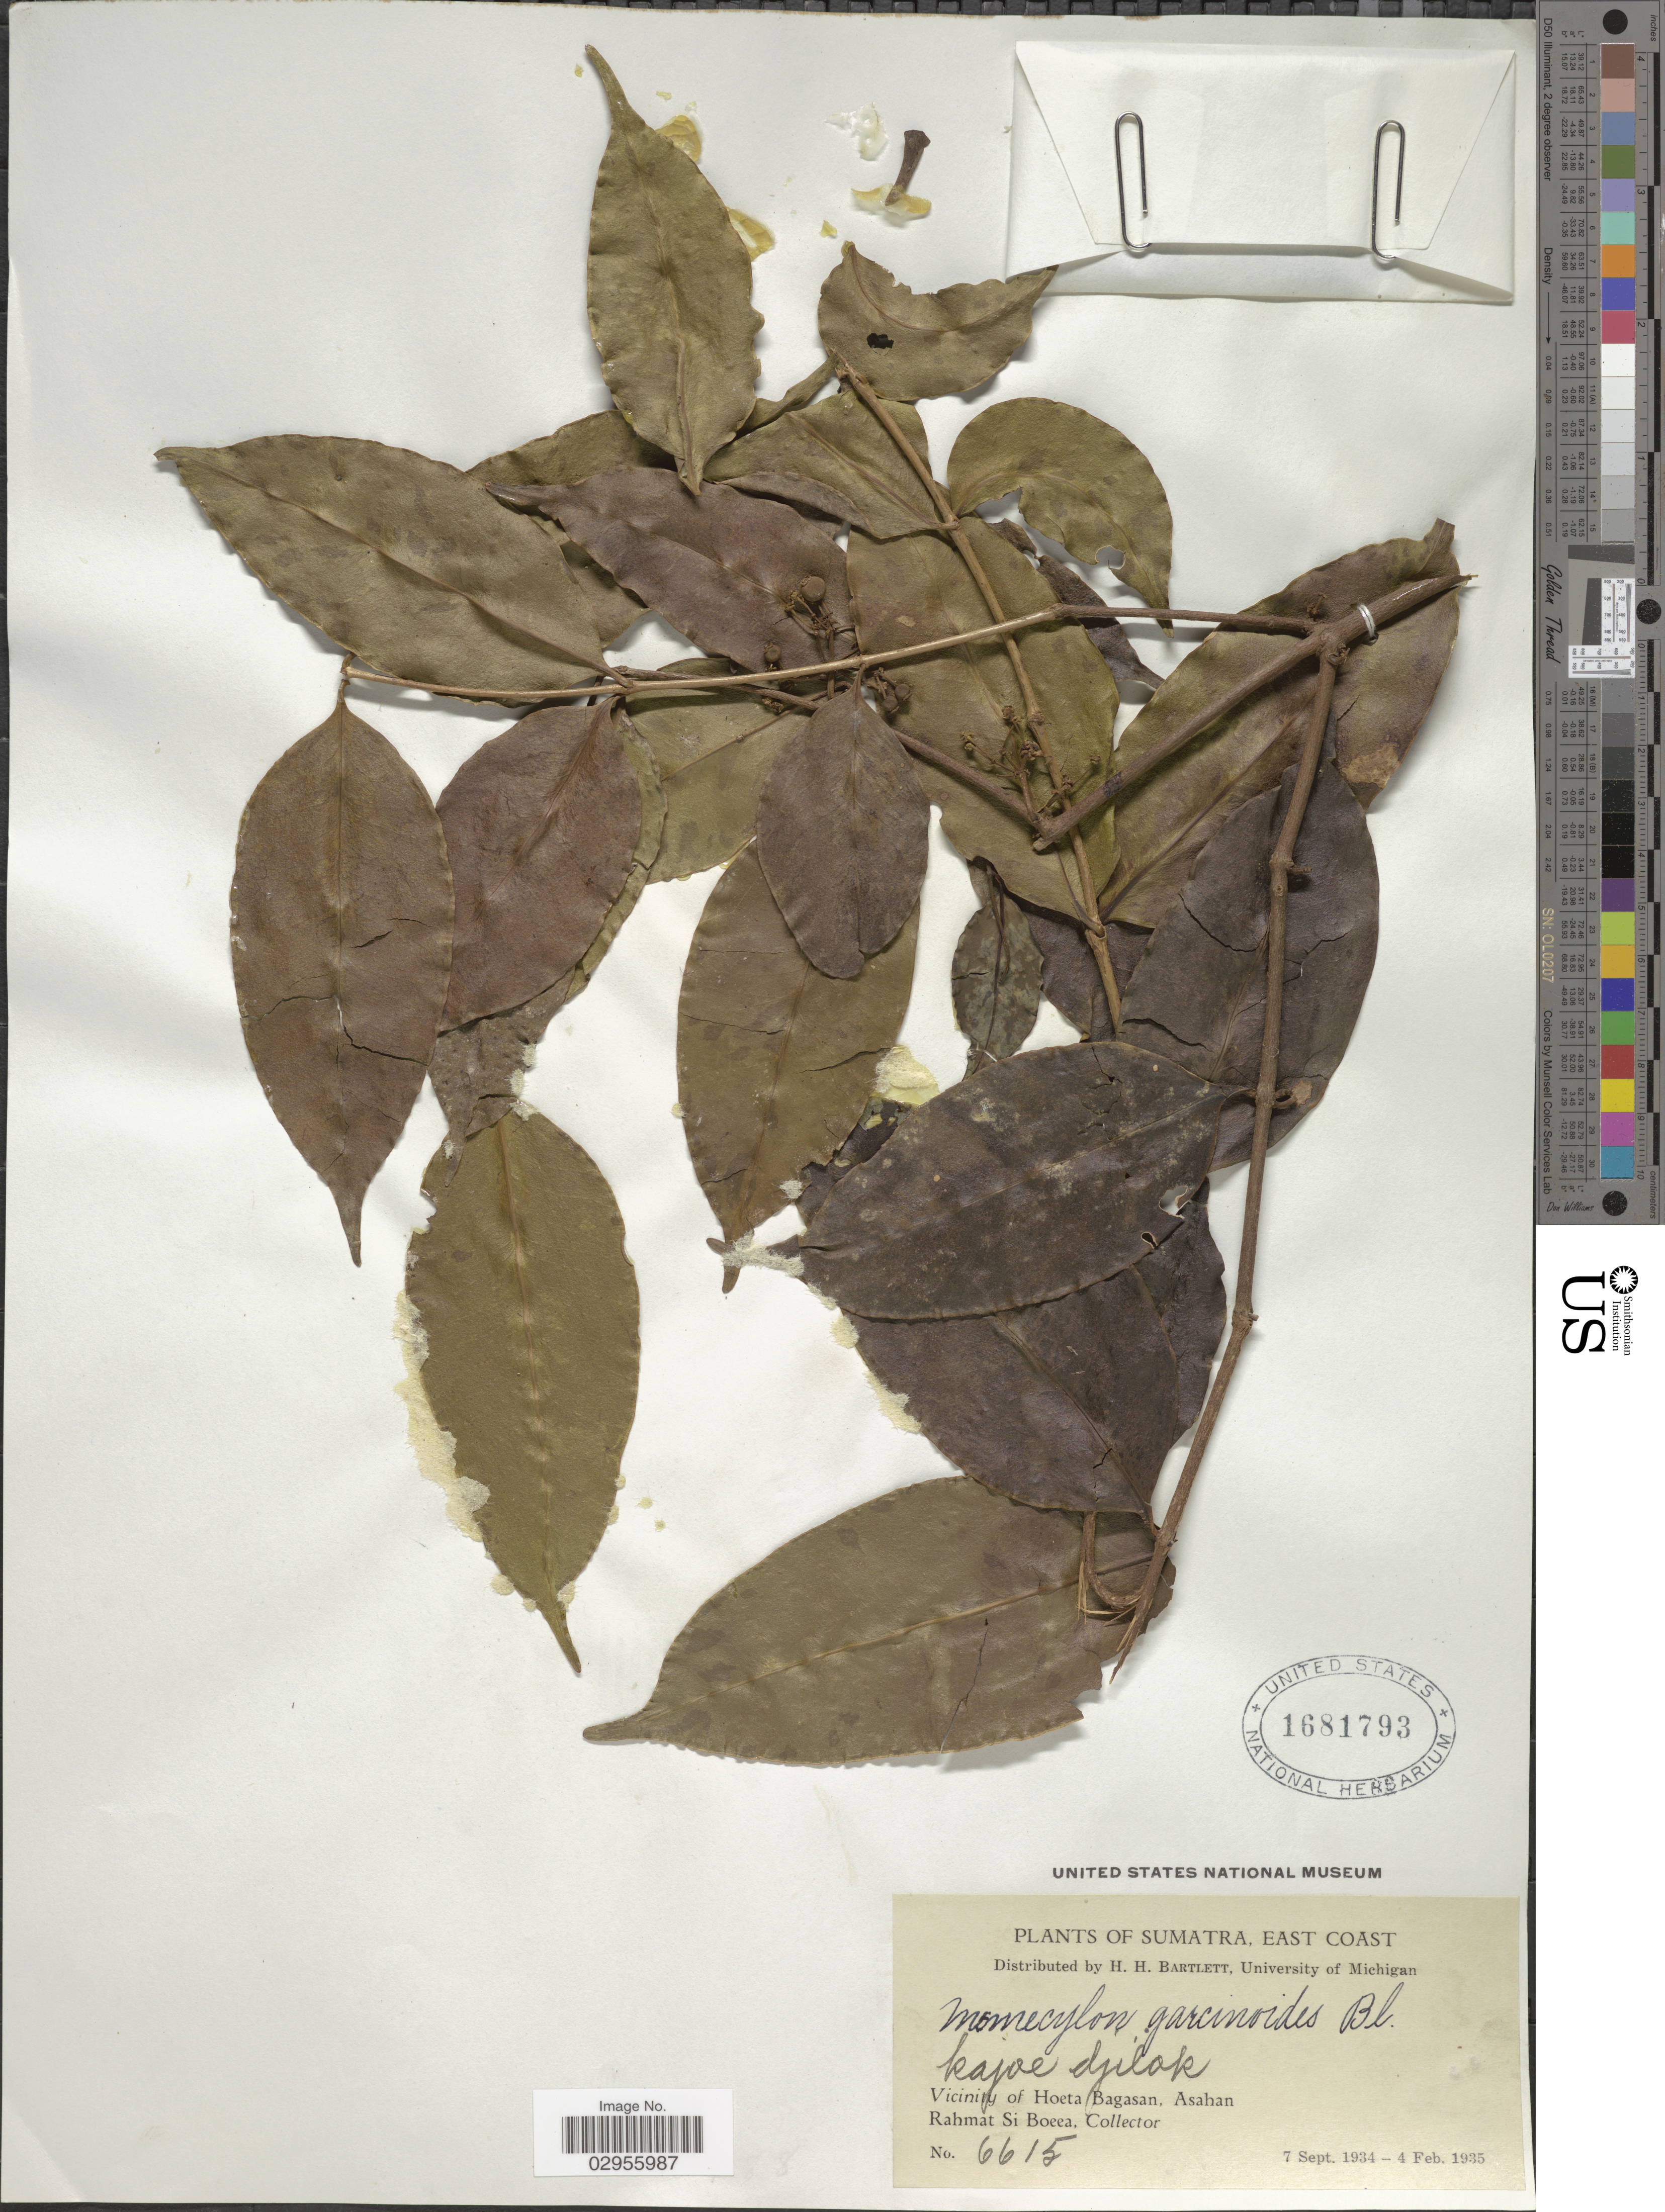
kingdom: Plantae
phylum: Tracheophyta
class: Magnoliopsida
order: Myrtales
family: Melastomataceae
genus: Memecylon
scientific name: Memecylon garcinioides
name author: Blume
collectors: Rahmat Si Boeea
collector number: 6615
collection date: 1934-09-07/1935-02-04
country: Indonesia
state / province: Sumatra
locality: East Coast. Vicinity of Hoeta Bagasan, Asahan.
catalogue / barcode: US 1681793